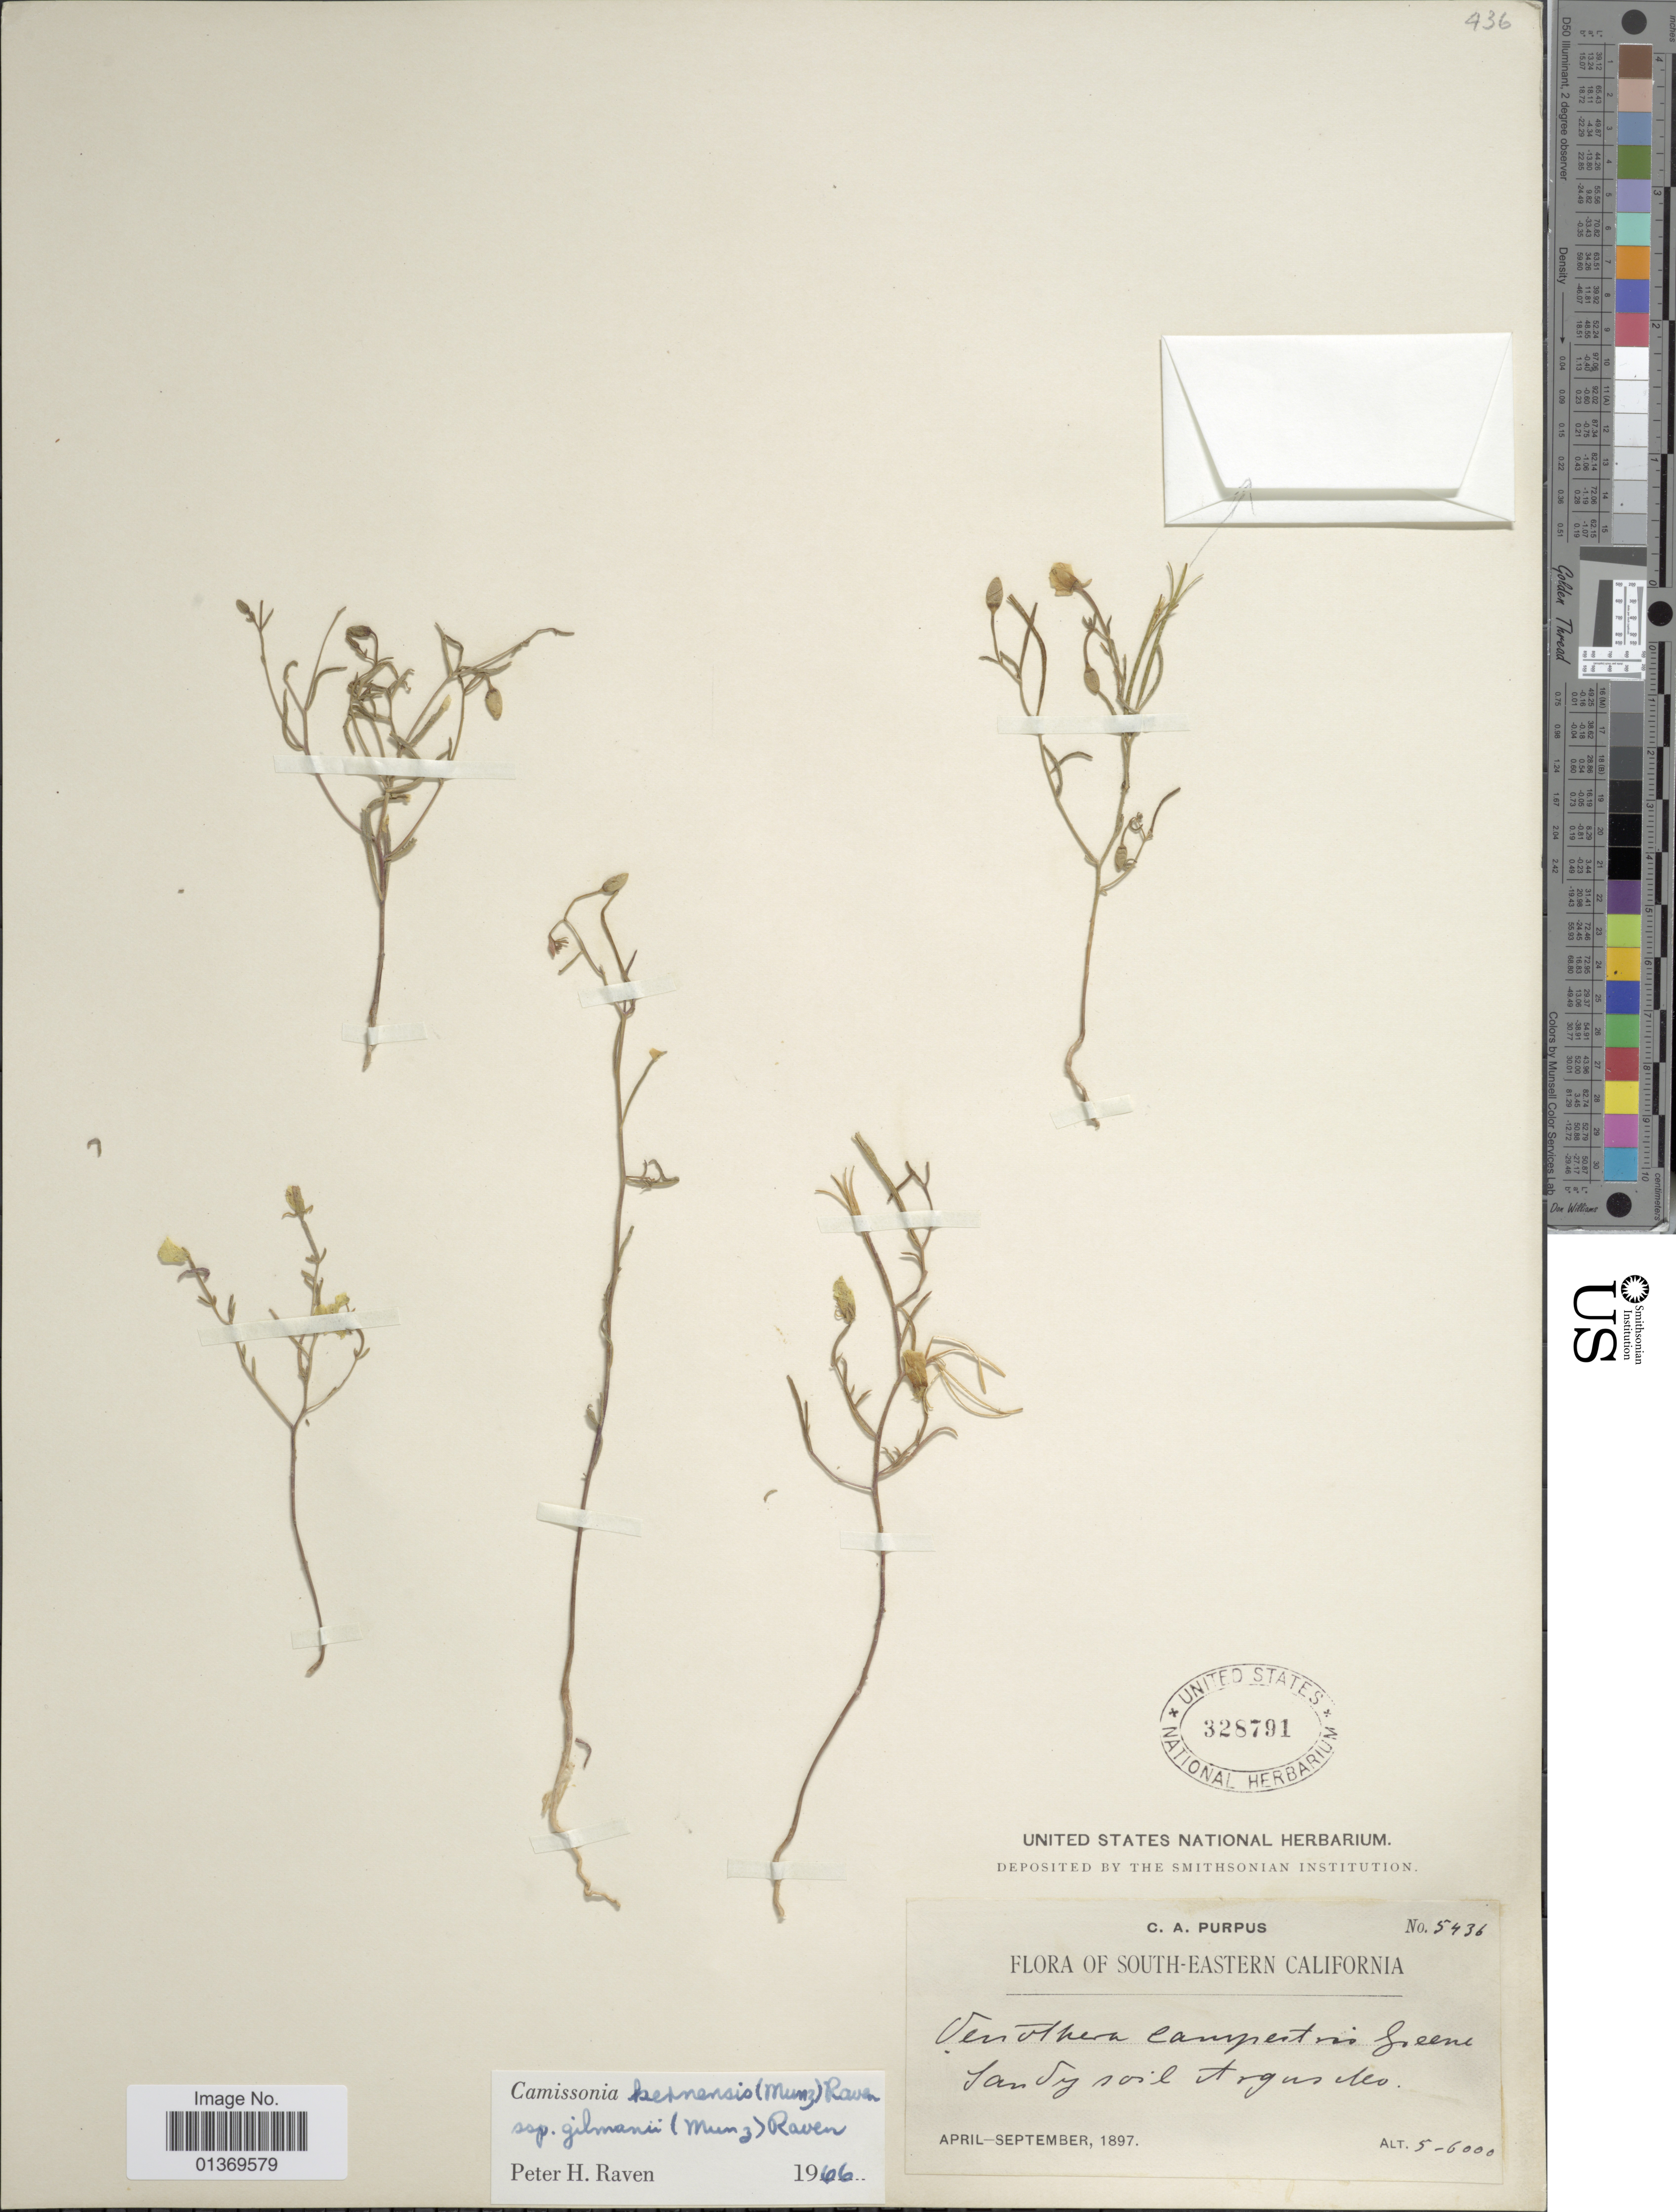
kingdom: Plantae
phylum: Tracheophyta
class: Magnoliopsida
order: Myrtales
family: Onagraceae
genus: Camissonia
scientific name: Camissonia kernensis subsp. gilmanii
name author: (Munz) P.H. Raven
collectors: C. A. Purpus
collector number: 5436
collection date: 1897-04/1897-09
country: United States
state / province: California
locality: South-Eastern California, Sandy soil Argus Co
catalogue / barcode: US 328791